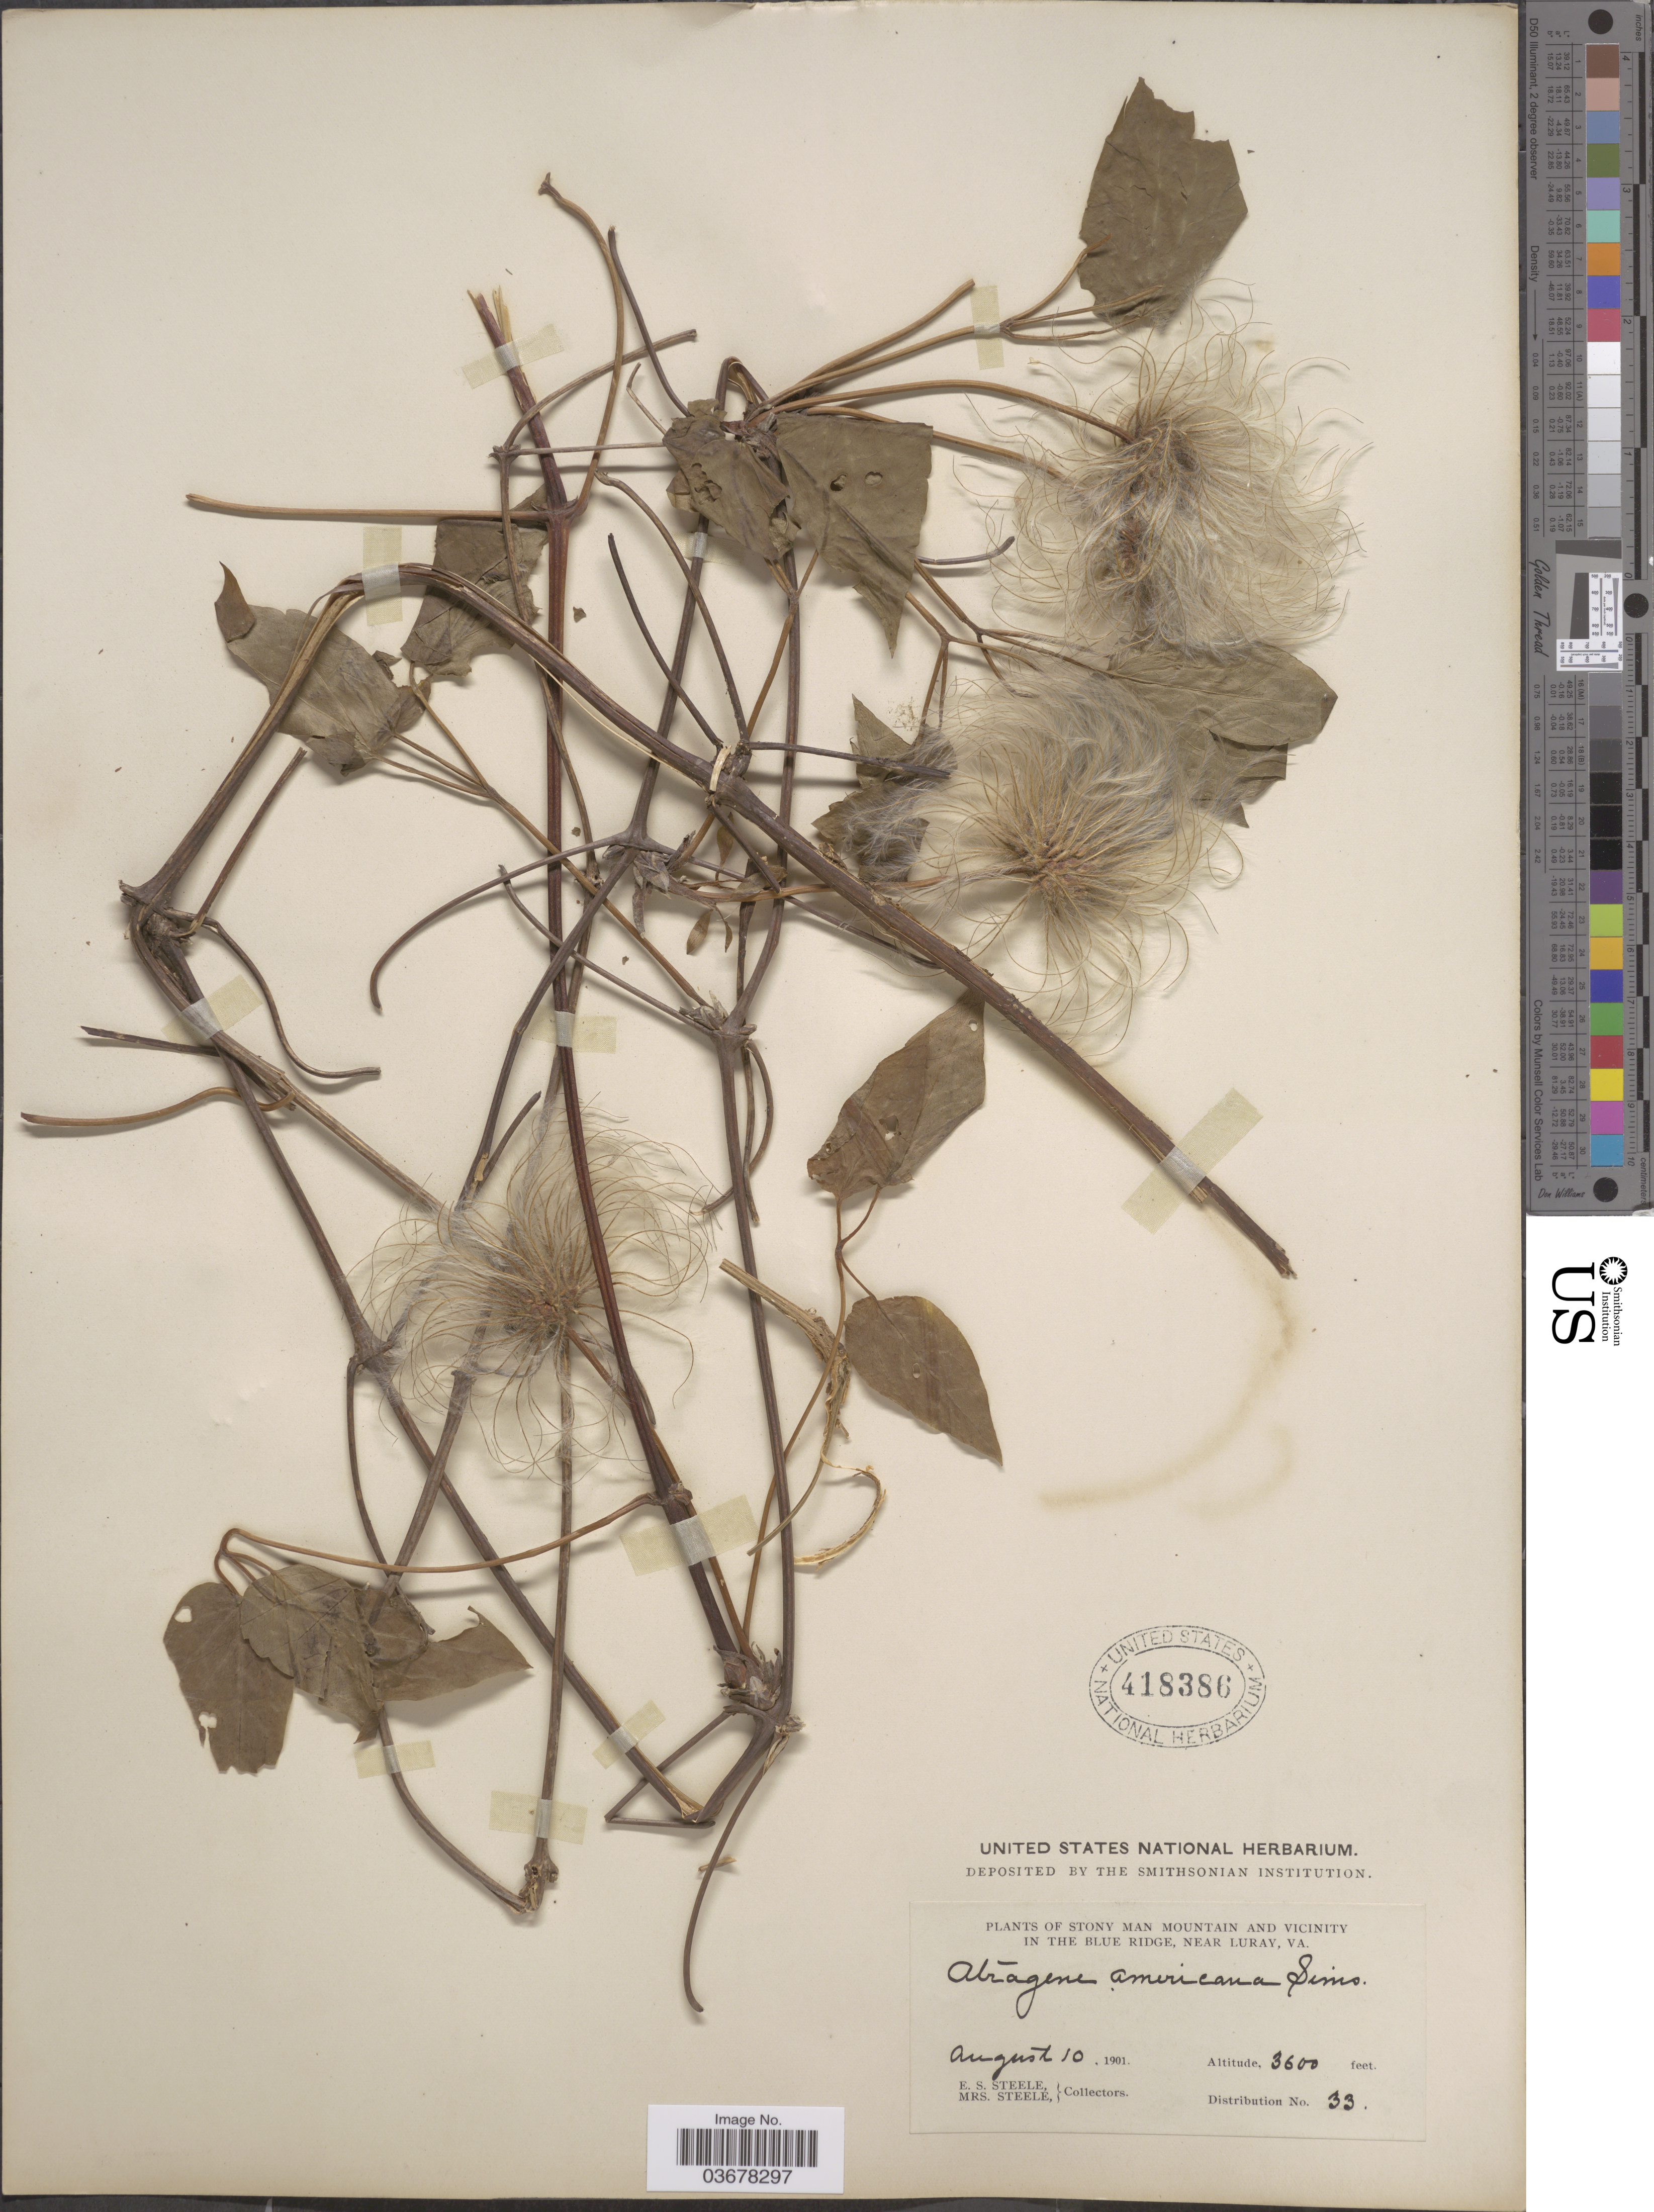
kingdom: Plantae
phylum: Tracheophyta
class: Magnoliopsida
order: Ranunculales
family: Ranunculaceae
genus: Clematis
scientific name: Clematis occidentalis var. occidentalis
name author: (Hornem.) DC.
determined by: Strong, M. T., (US), Smithsonian Institution - National Museum of Natural History (UNITED STATES)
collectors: E. Steele & Mrs. E. S. Steele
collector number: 33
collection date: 1901-08-10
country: United States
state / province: Virginia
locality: Stony Man Mountain and vicinity in the Blue Ridge, near Luray.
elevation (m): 1097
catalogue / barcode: US 418386